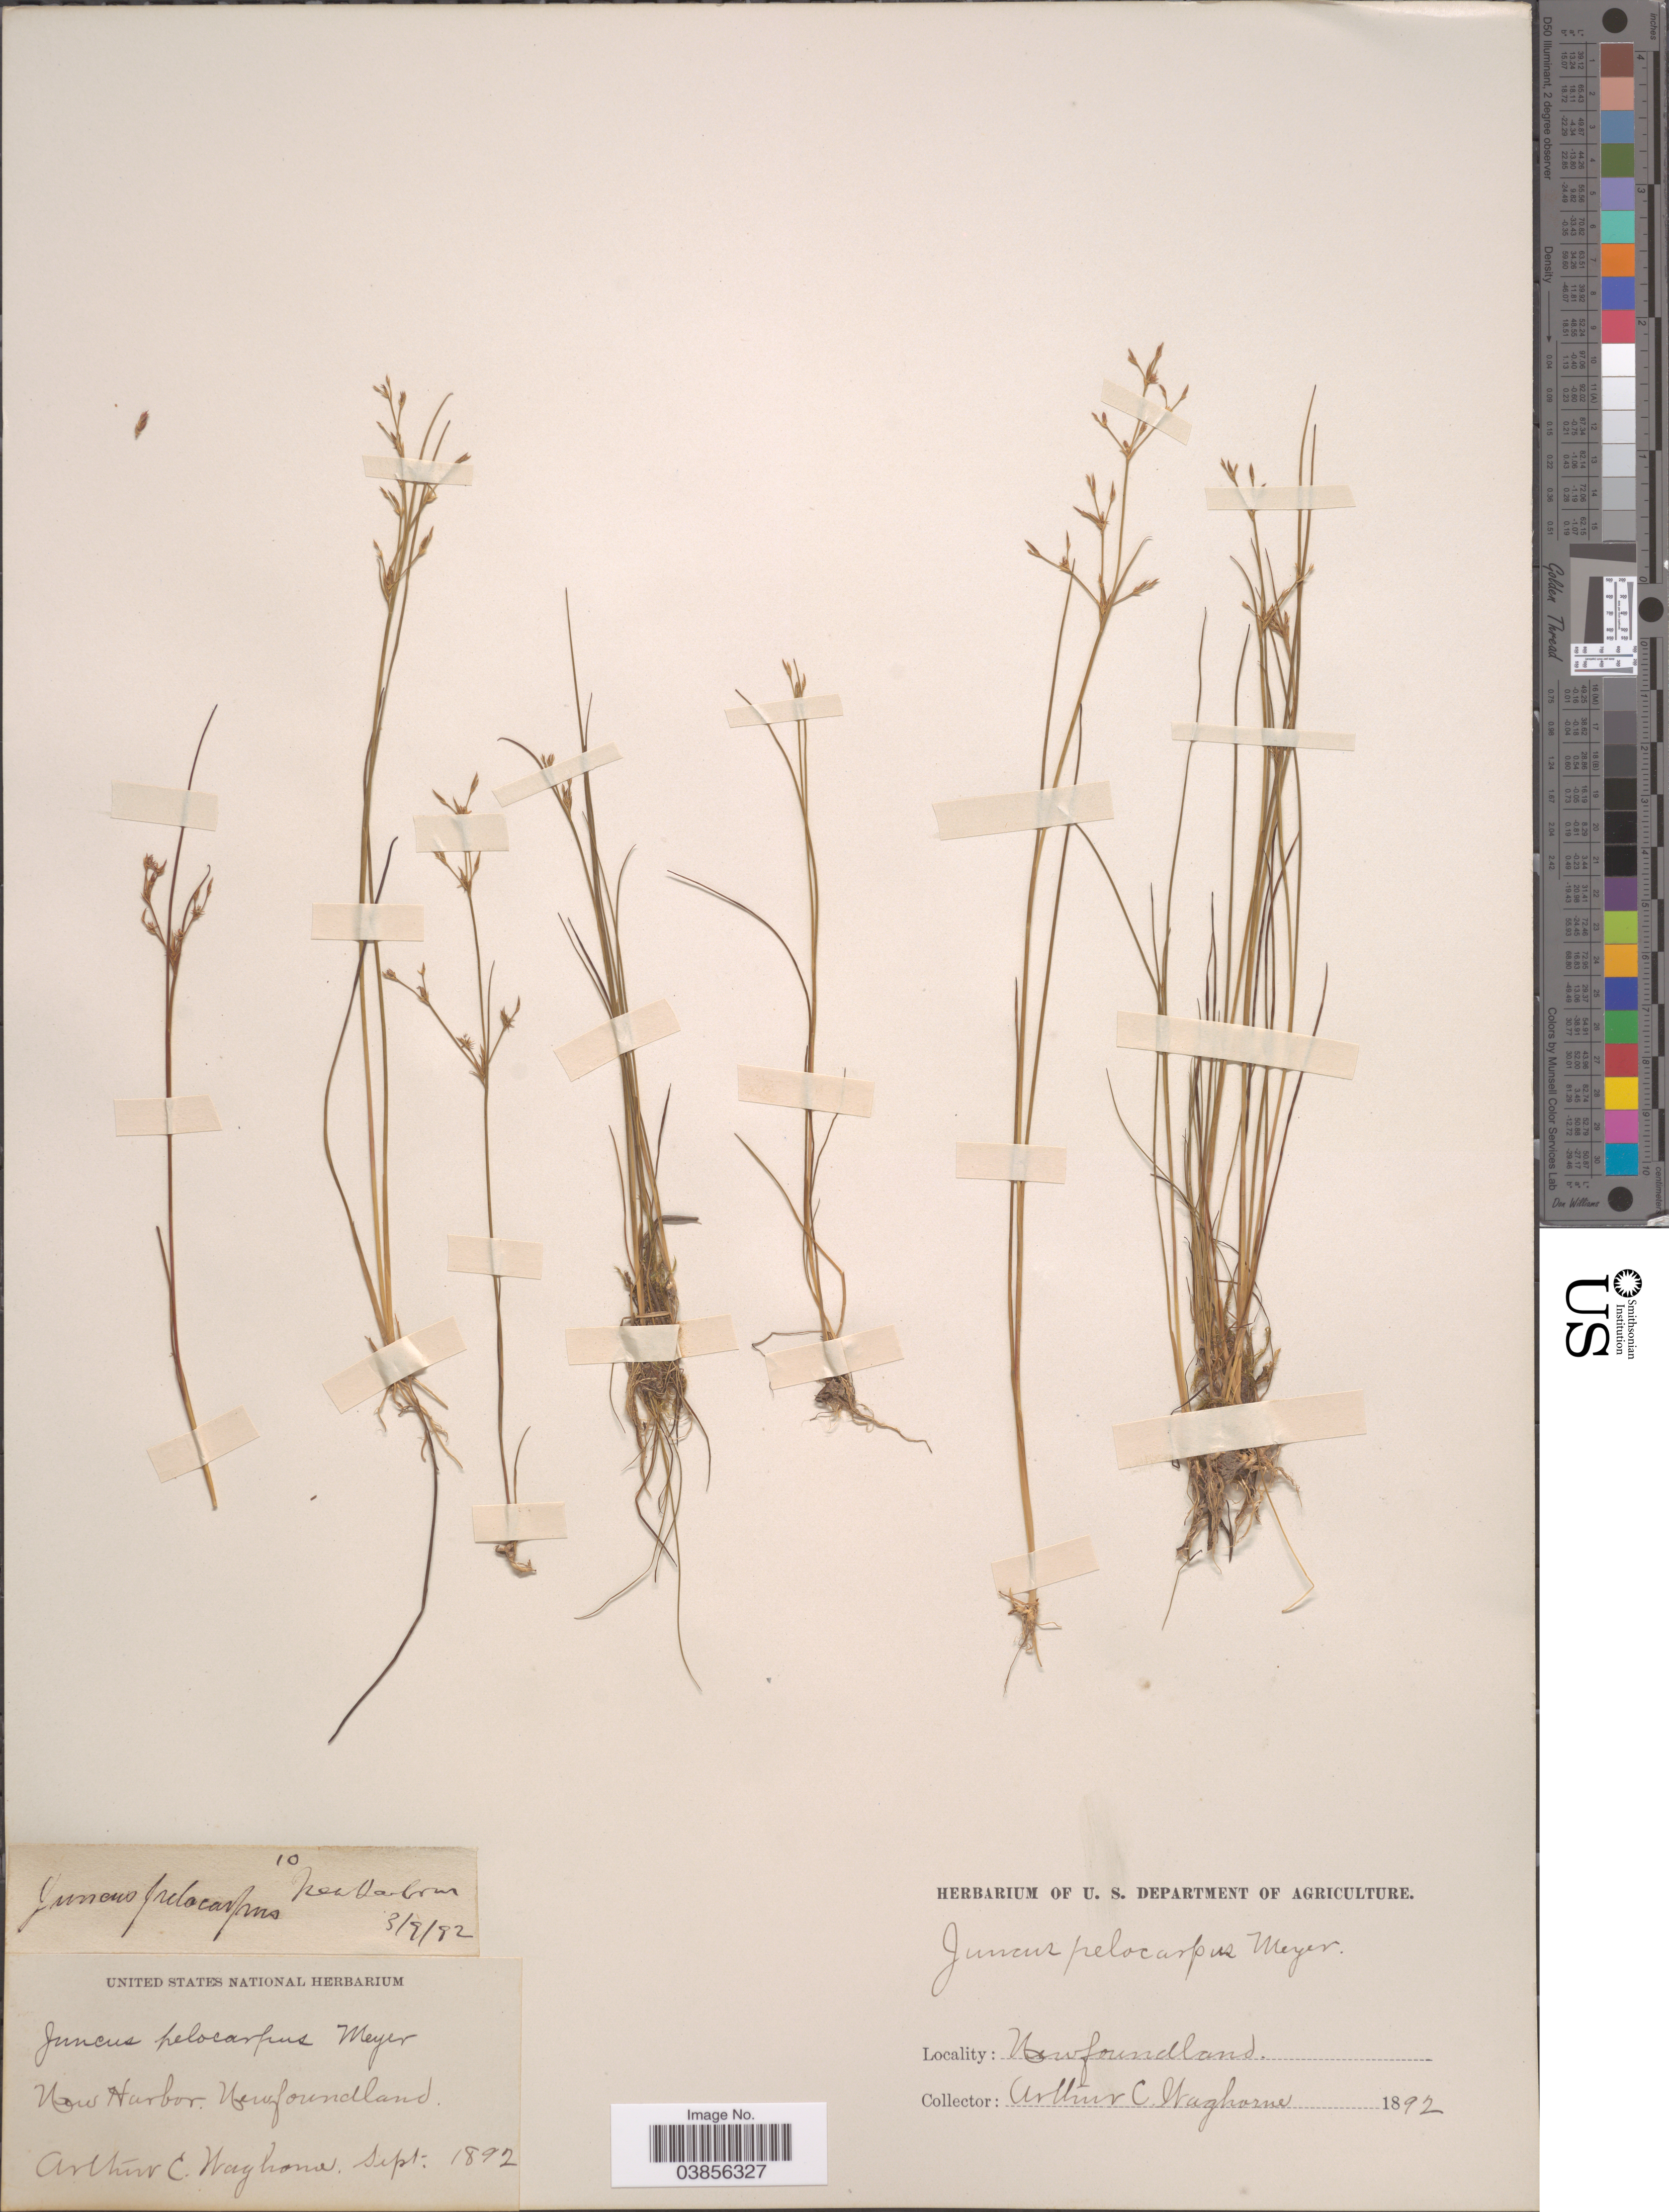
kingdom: Plantae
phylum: Tracheophyta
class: Liliopsida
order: Poales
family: Juncaceae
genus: Juncus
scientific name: Juncus pelocarpus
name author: E. Mey.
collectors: A. Waghorne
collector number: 10?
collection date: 1892-09-03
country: Canada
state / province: Newfoundland and Labrador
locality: New Harbor.